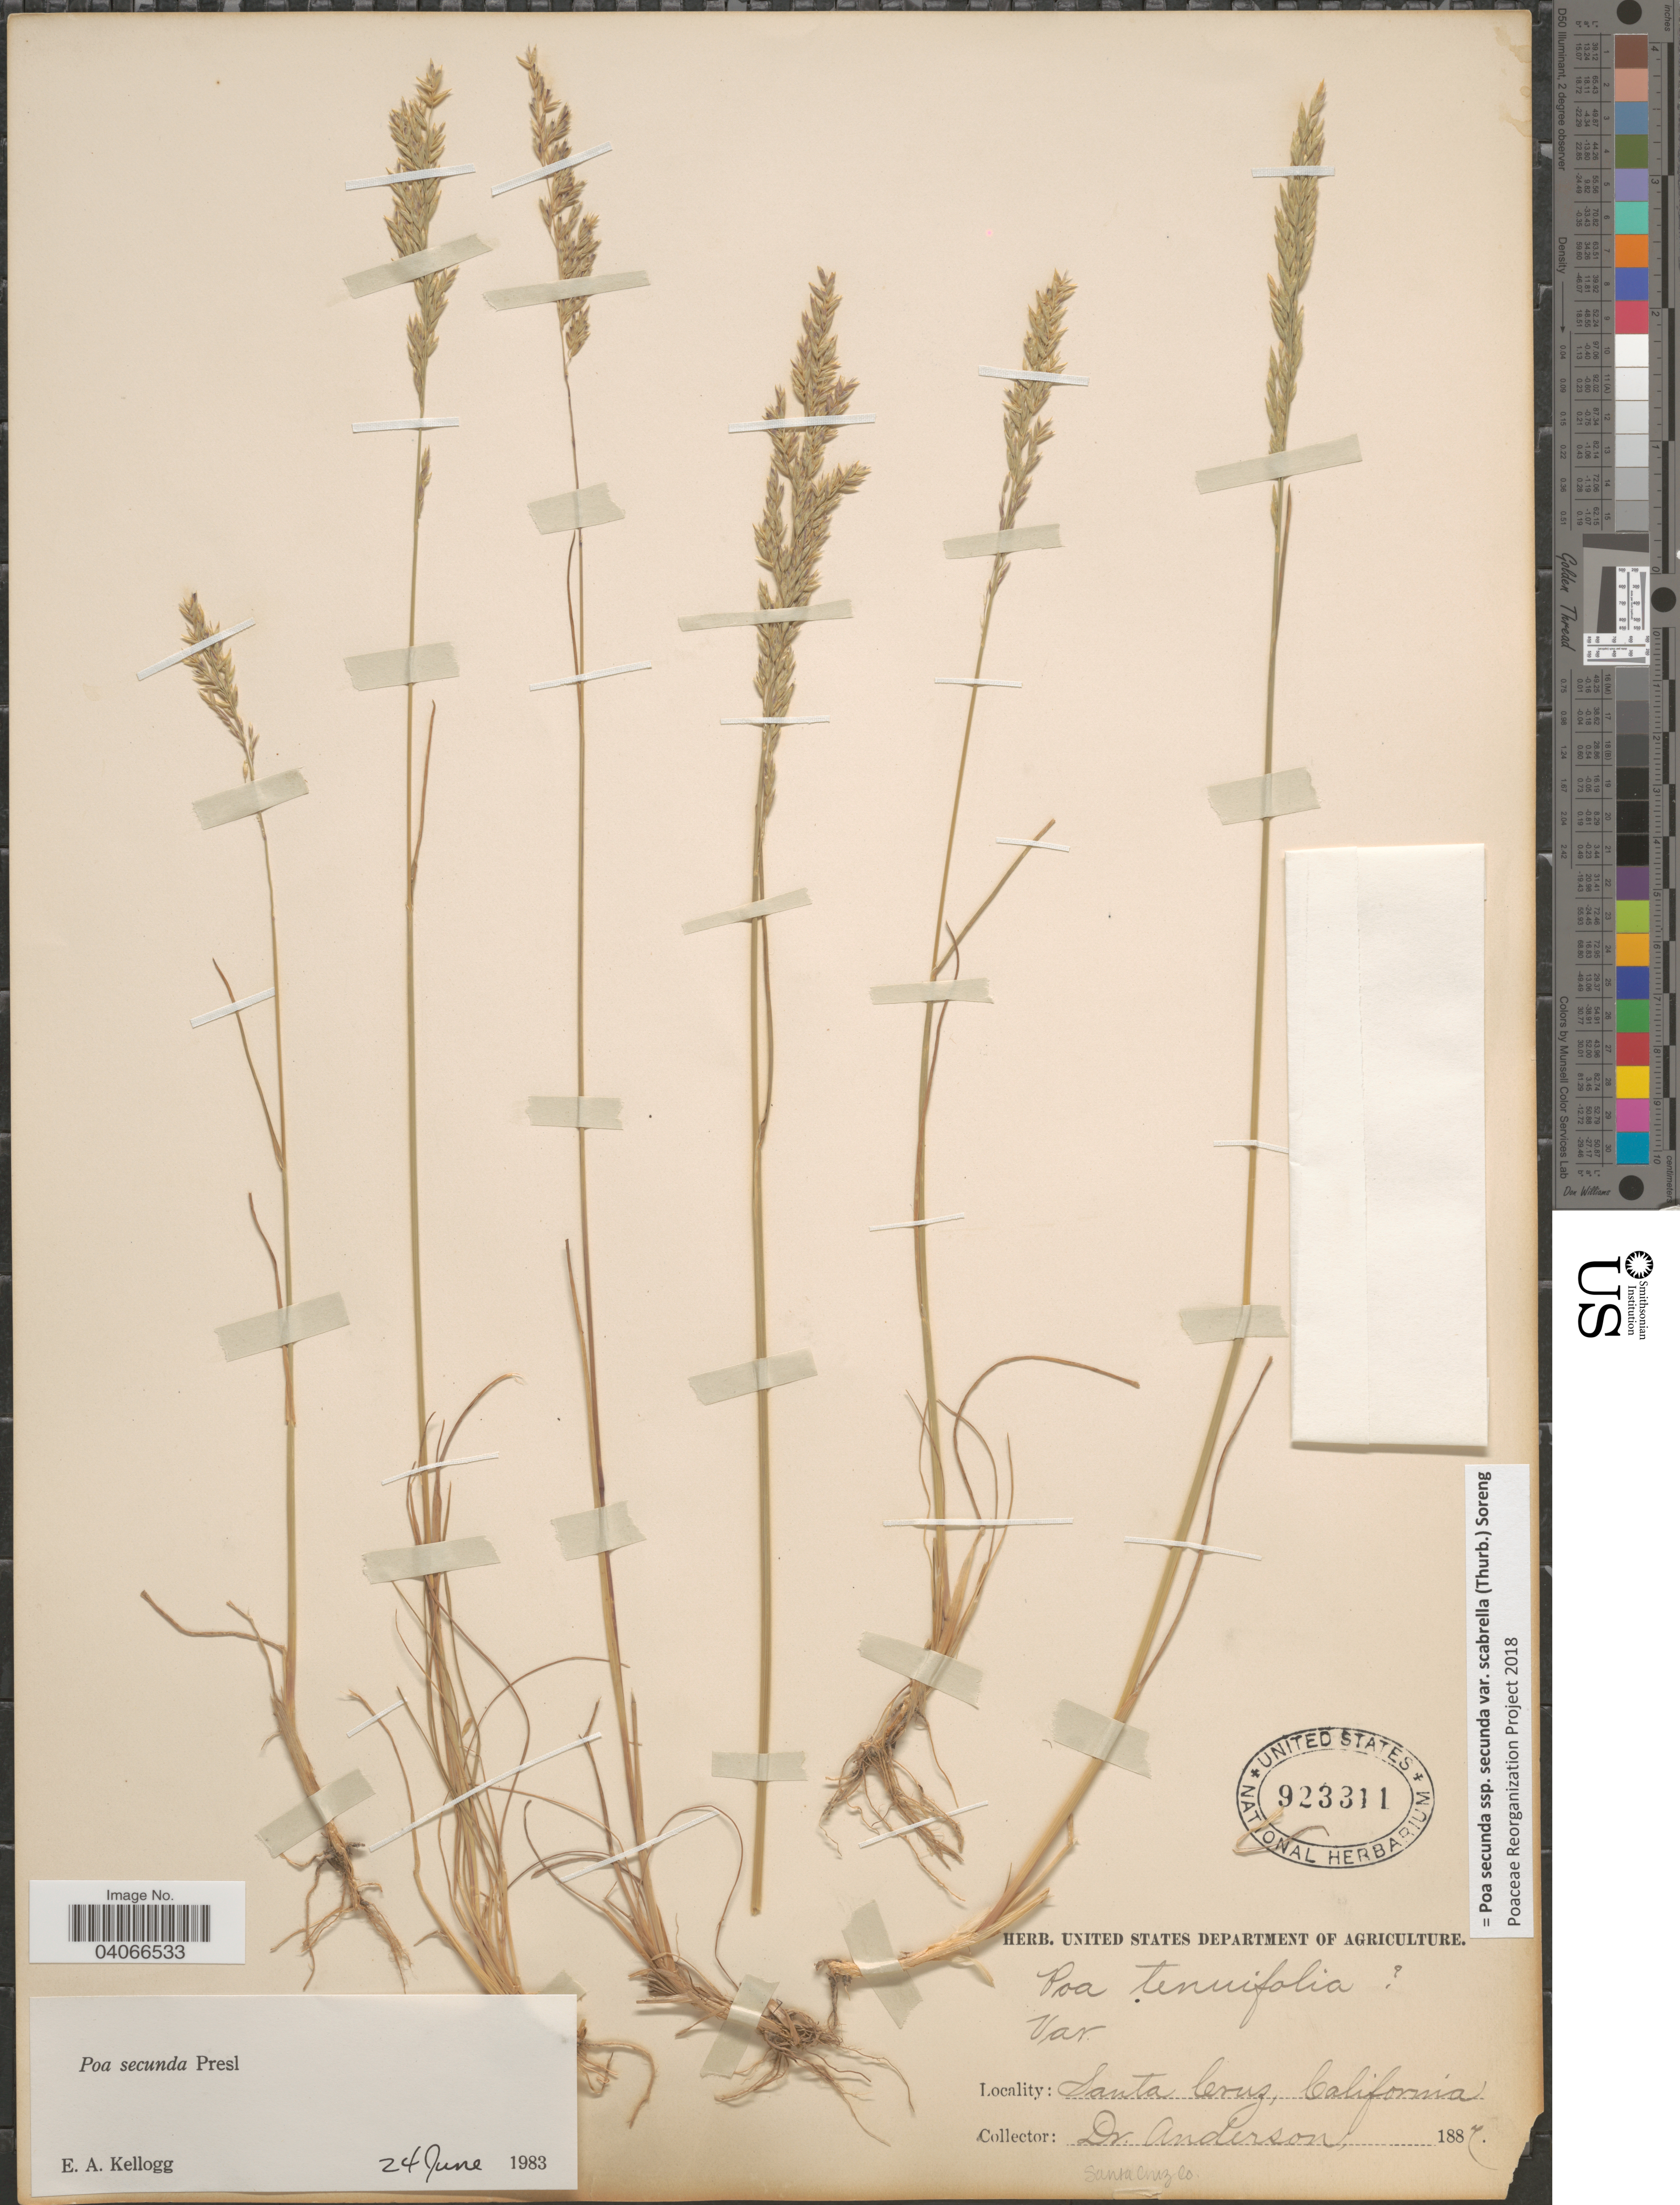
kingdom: Plantae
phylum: Tracheophyta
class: Liliopsida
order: Poales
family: Poaceae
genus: Poa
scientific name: Poa secunda subsp. secunda var. scabrella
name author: (Thurb.) Soreng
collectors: -. Anderson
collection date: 1887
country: United States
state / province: California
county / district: Santa Cruz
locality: Santa Cruz. Santa Cruz Co.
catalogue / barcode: US 923311